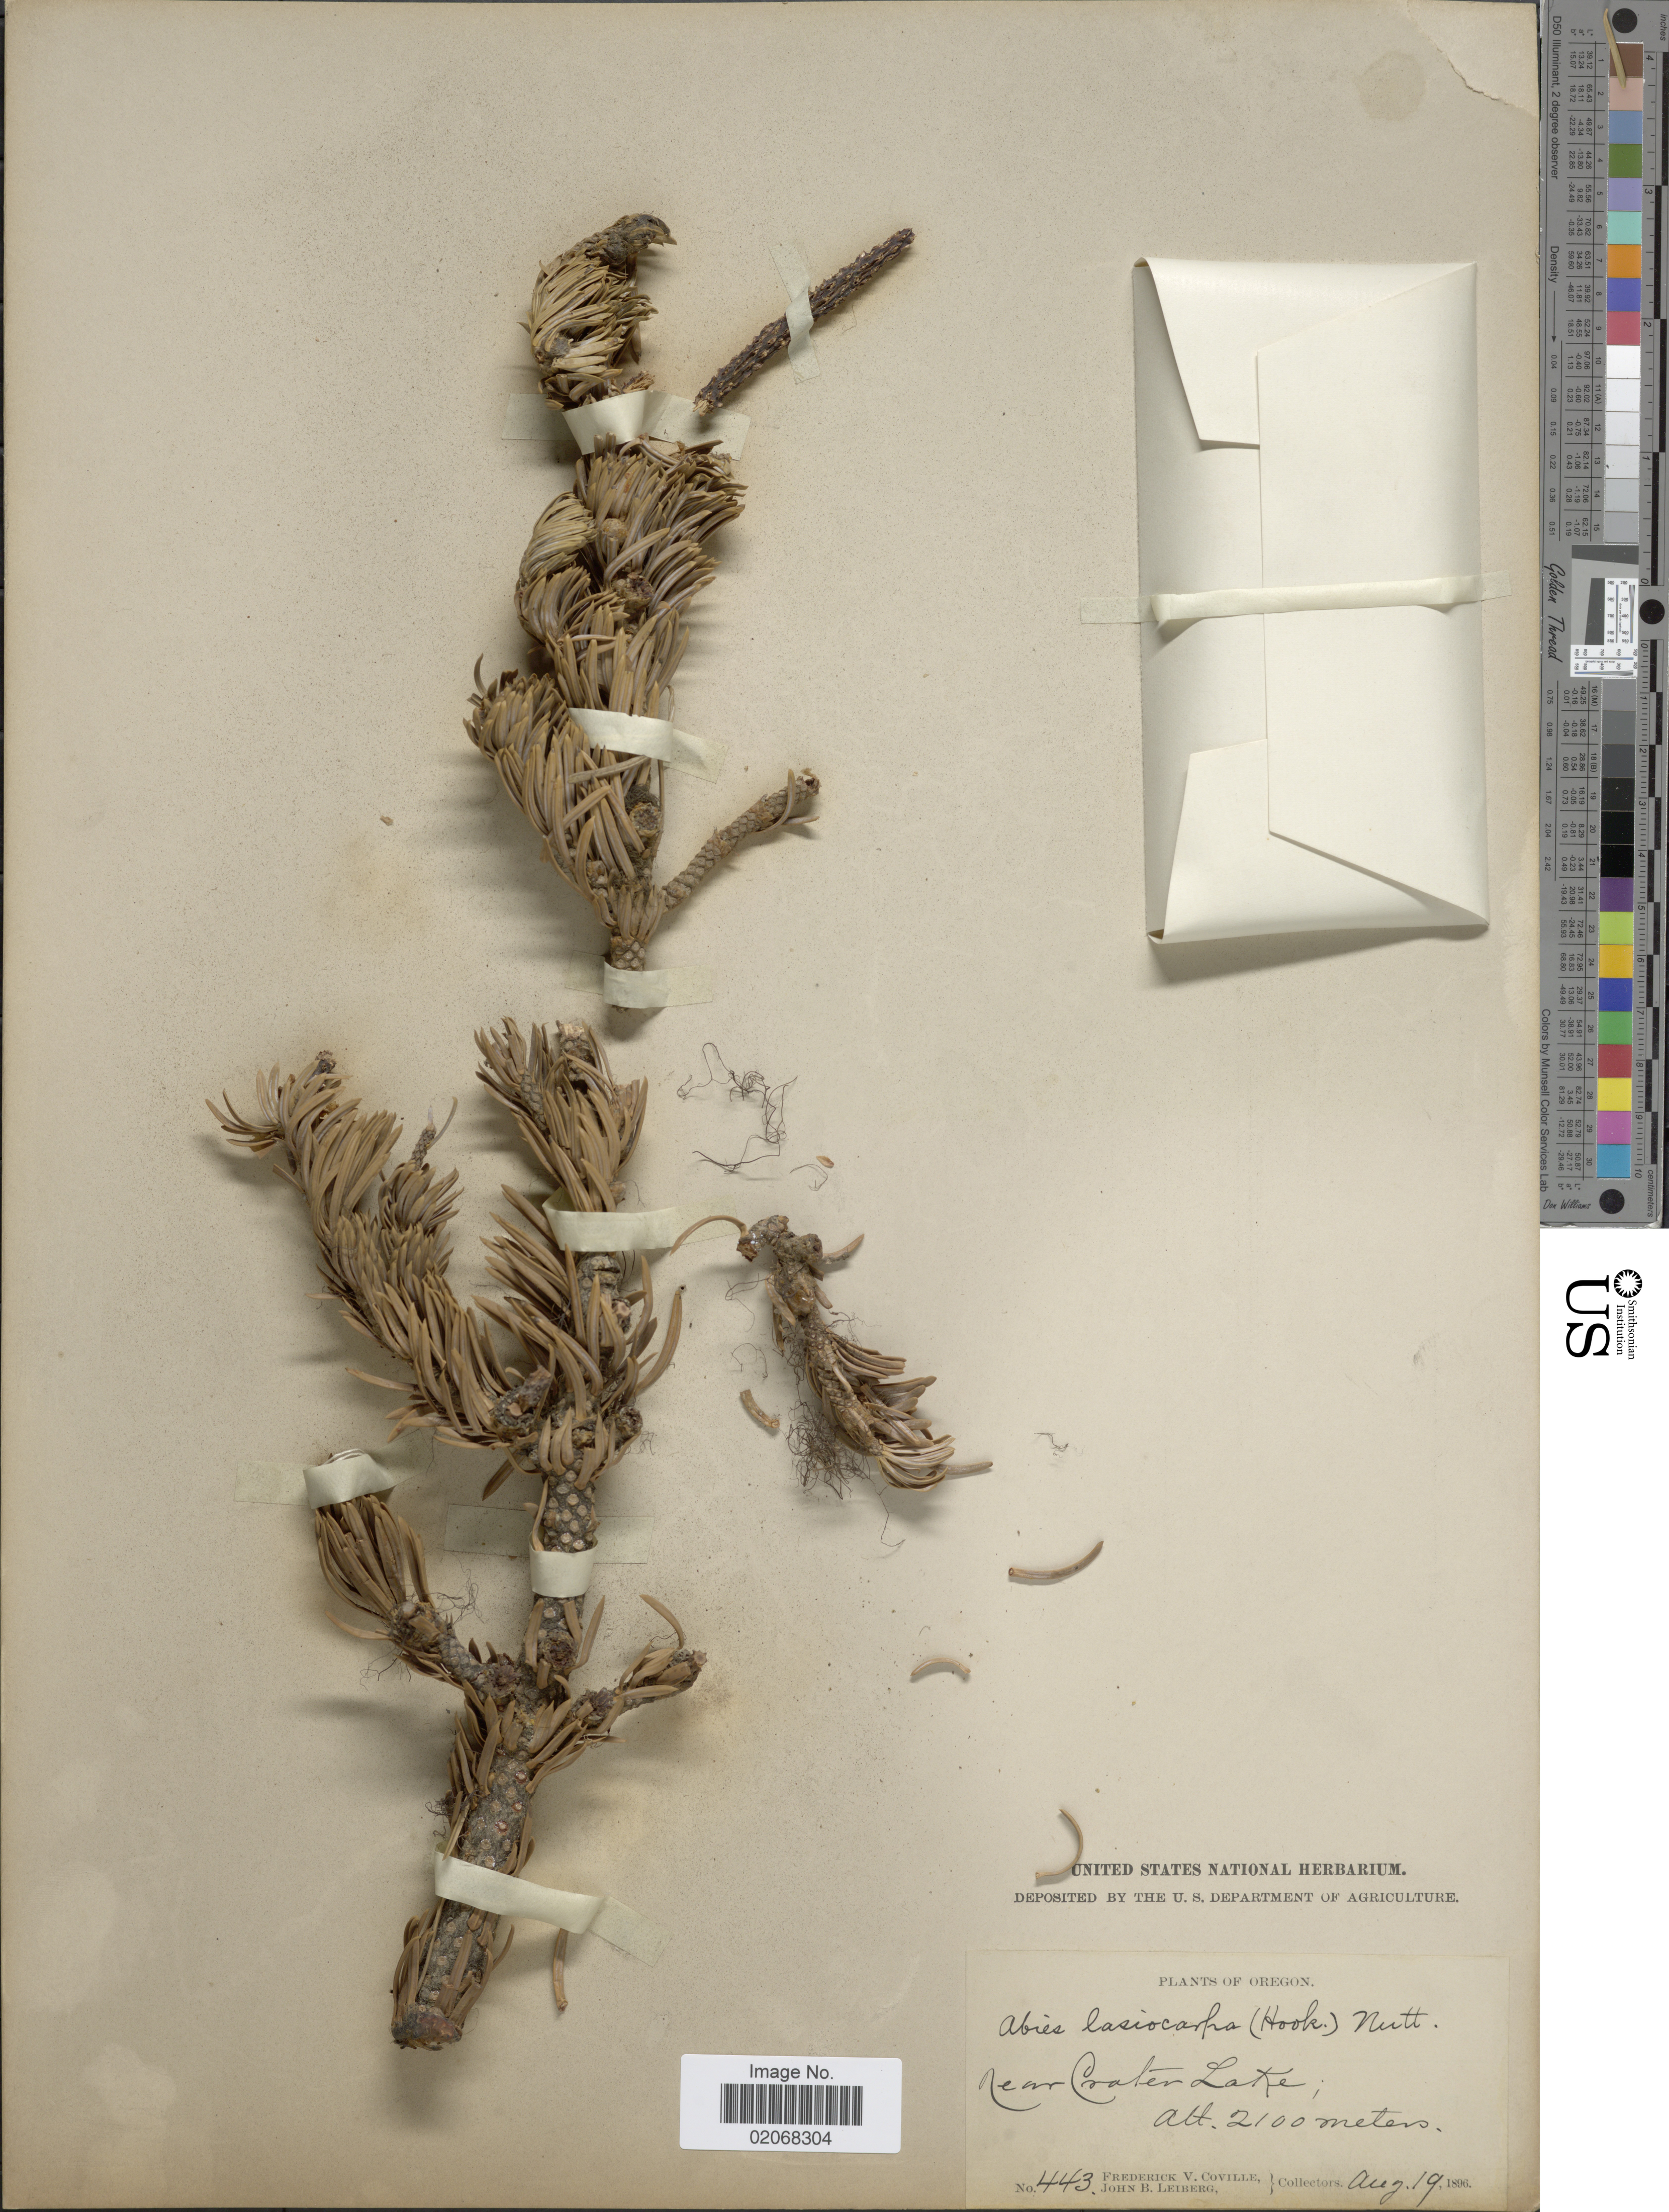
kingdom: Plantae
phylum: Tracheophyta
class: Pinopsida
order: Pinales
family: Pinaceae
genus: Abies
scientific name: Abies lasiocarpa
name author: (Hook.) Nutt.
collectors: F. V. Coville & J. Leiberg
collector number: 443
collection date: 1896-08-19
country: United States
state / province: Oregon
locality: Near Crater Lake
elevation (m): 2100